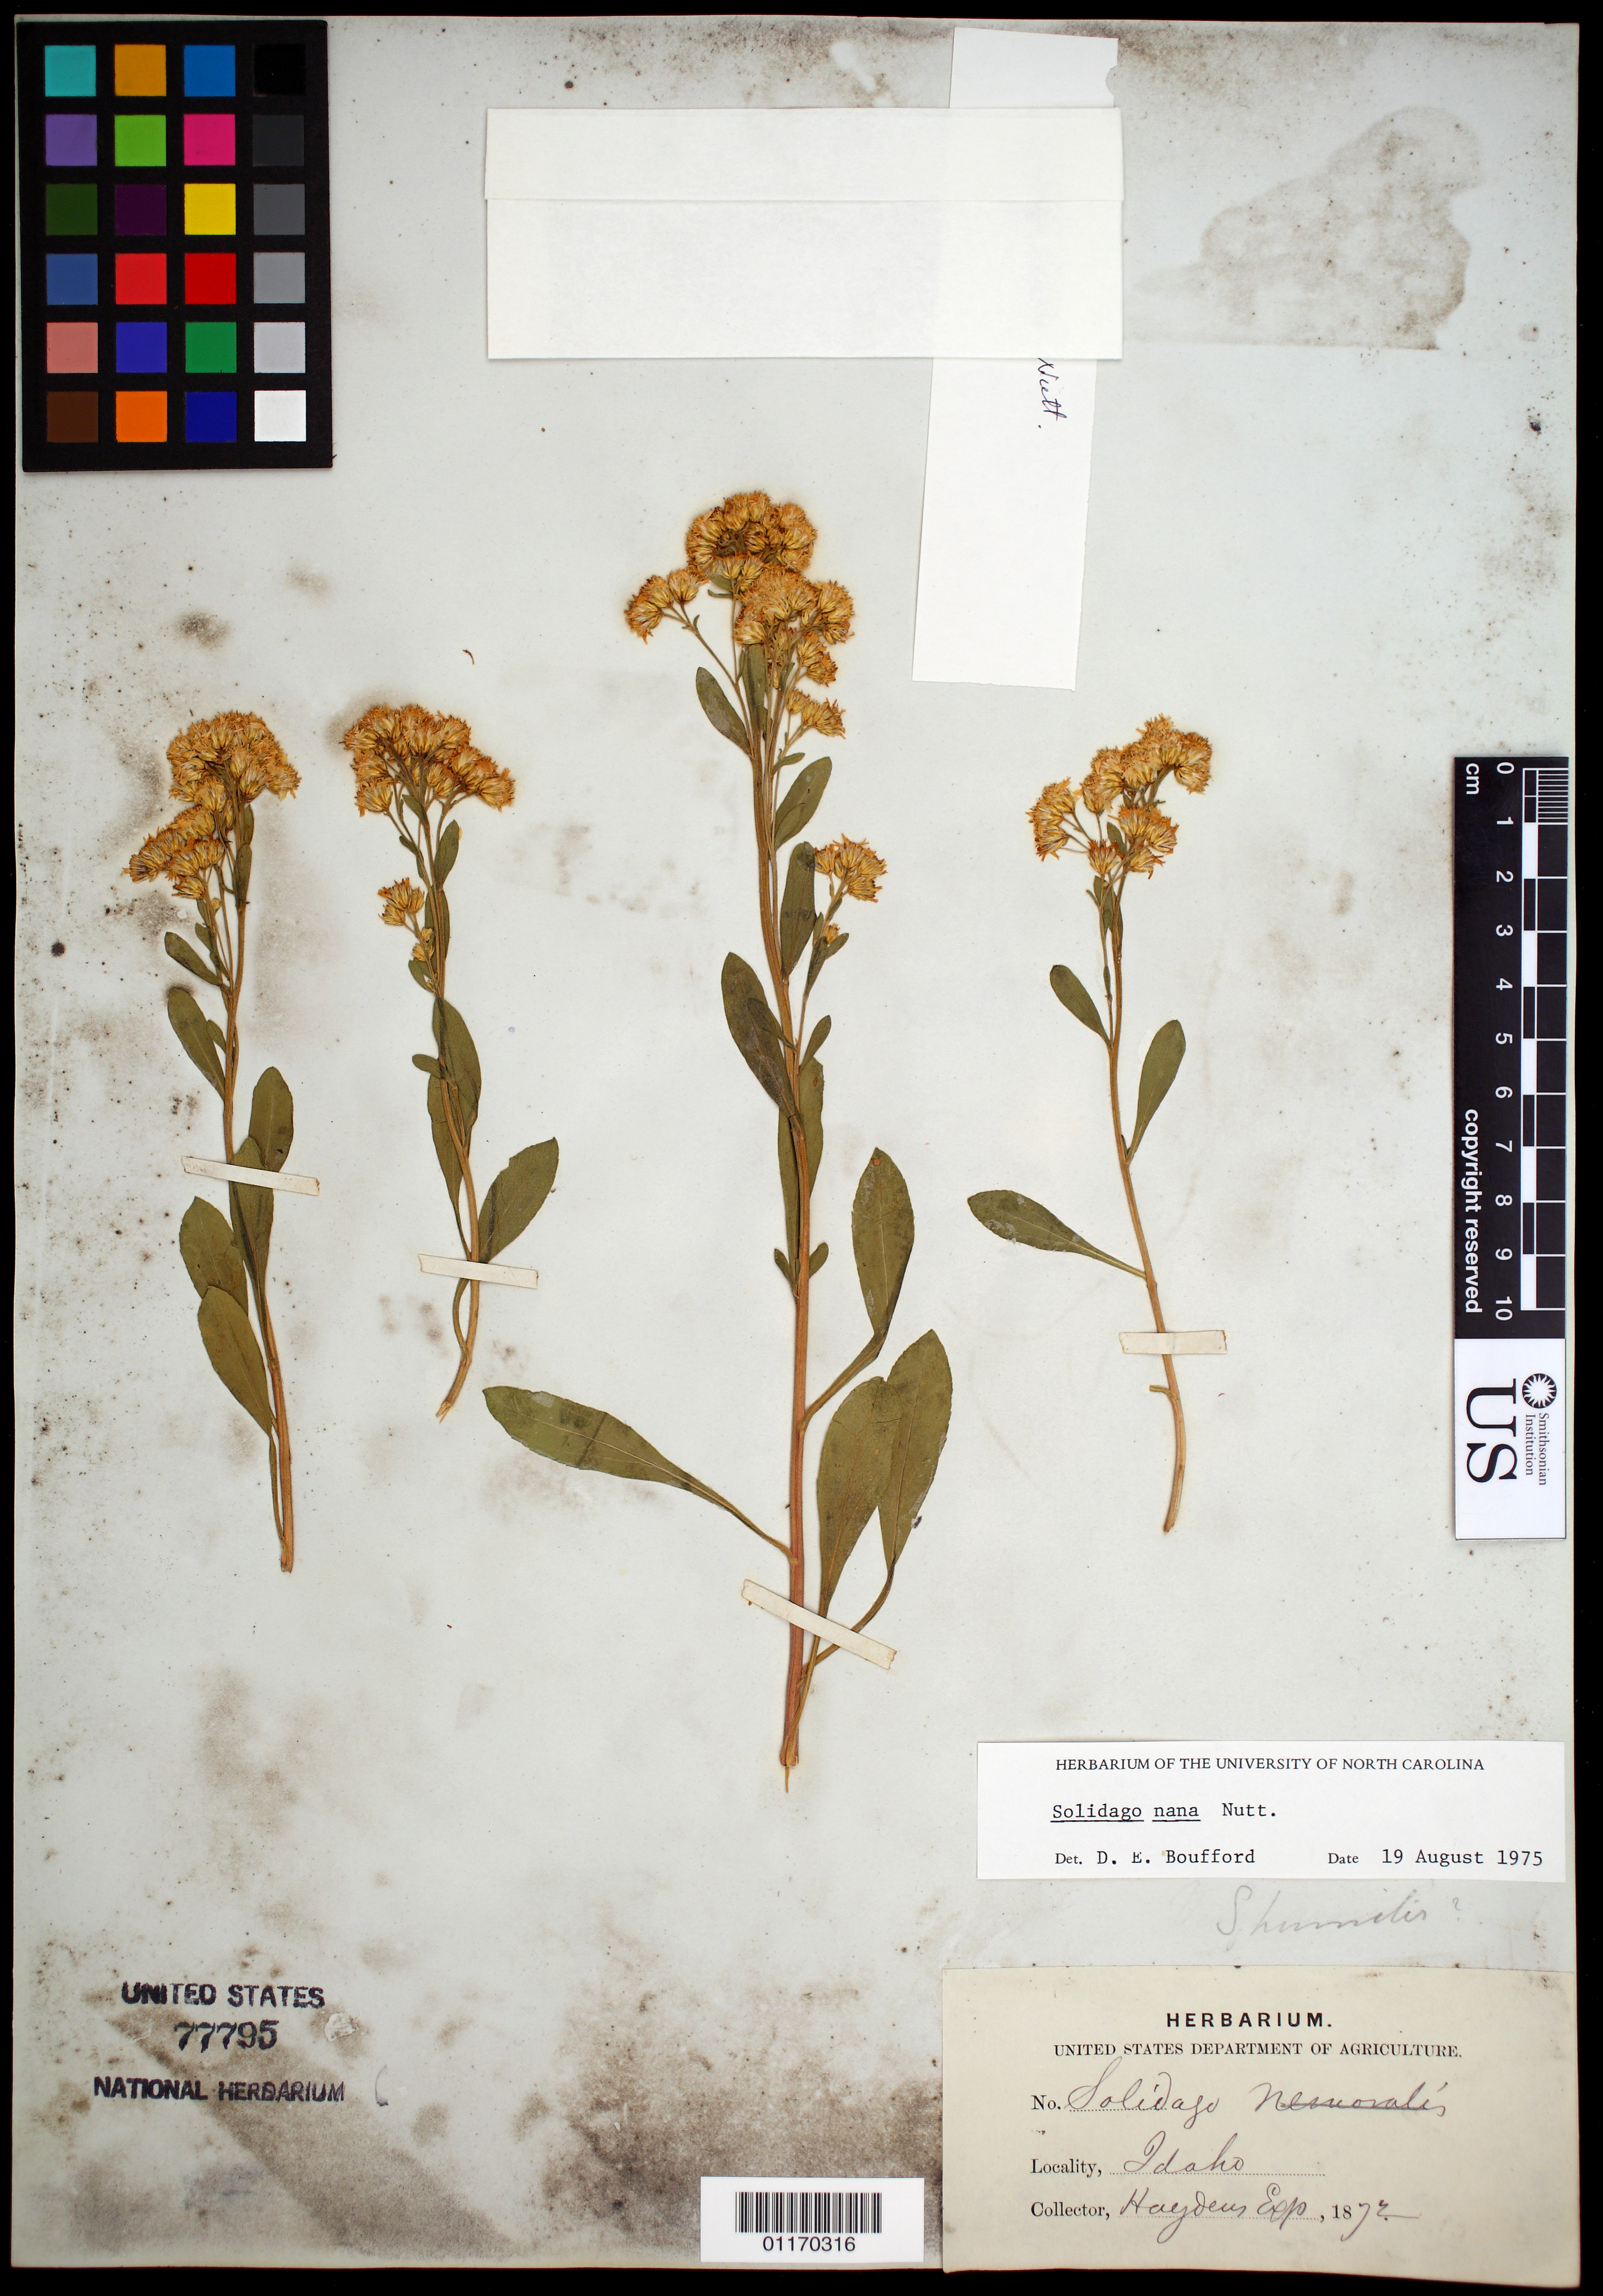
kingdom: Plantae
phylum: Tracheophyta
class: Magnoliopsida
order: Asterales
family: Asteraceae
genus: Solidago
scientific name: Solidago nana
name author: Nutt.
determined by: Boufford, D. E.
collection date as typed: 1872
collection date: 1872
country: United States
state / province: Idaho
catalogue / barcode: US 77795